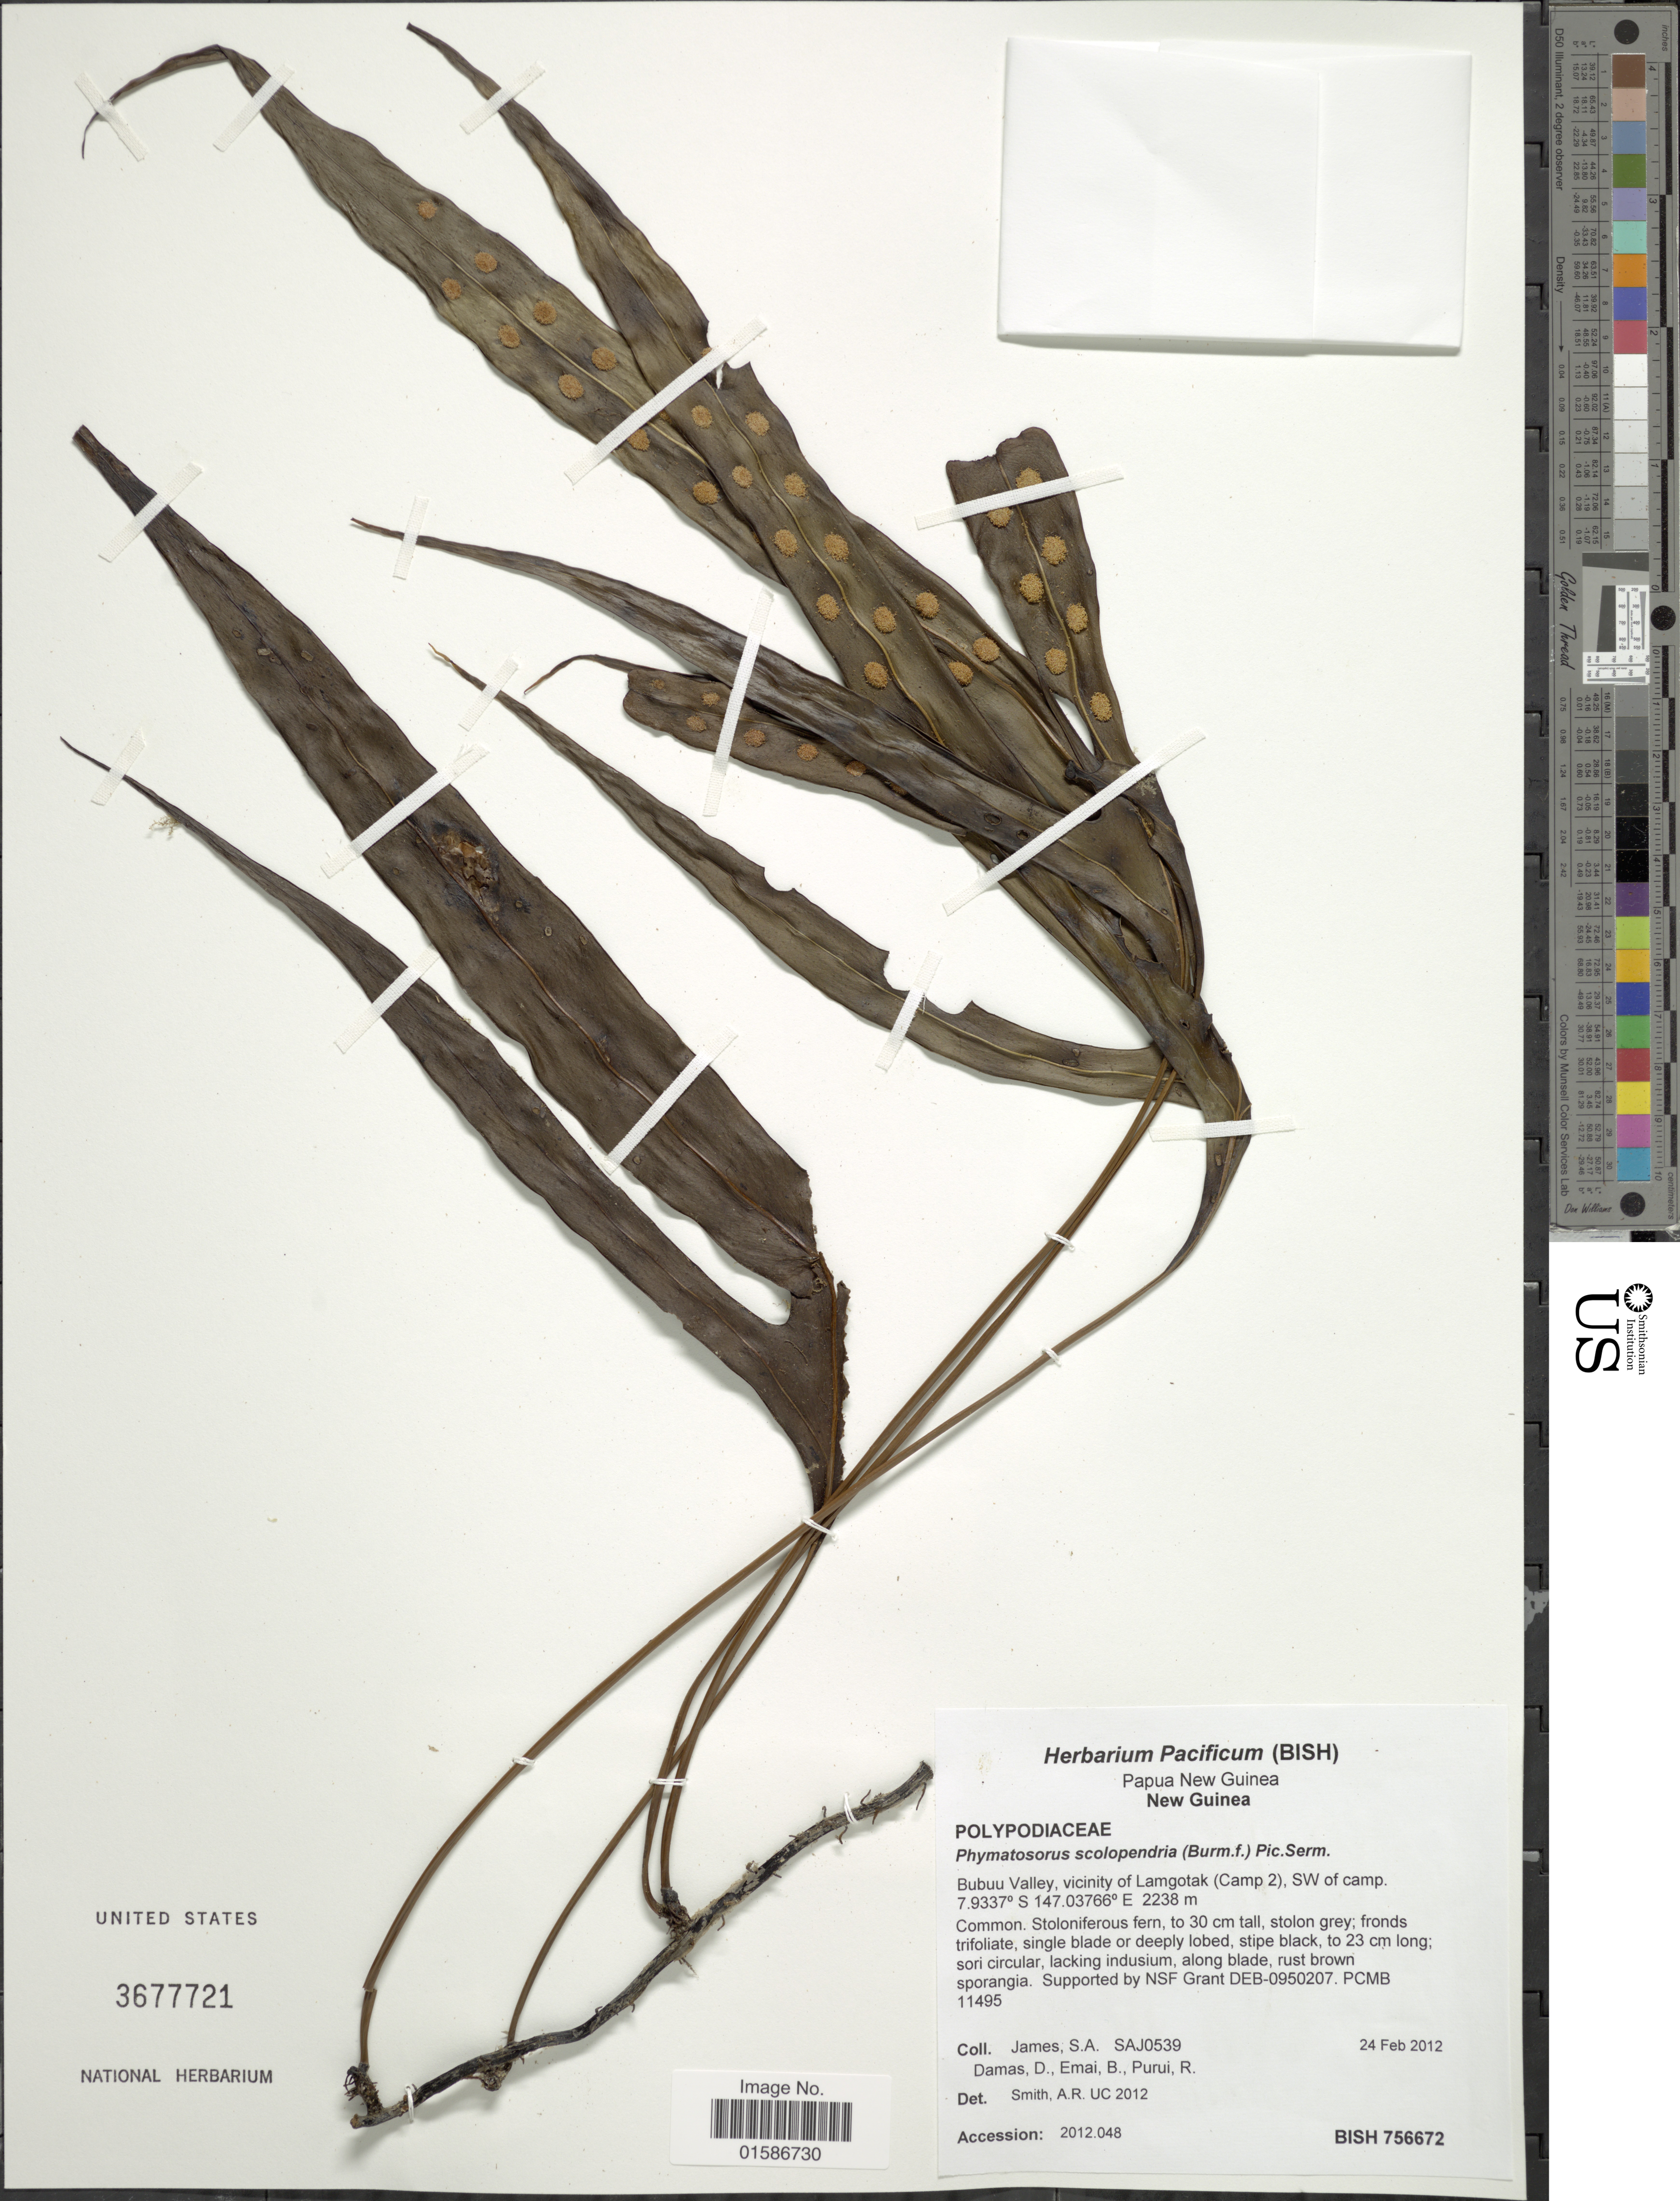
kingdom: Plantae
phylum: Tracheophyta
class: Polypodiopsida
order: Polypodiales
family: Polypodiaceae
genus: Microsorum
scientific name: Microsorum scolopendria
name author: (Burm. f.) Copel.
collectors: S. James, D. Damas, B. Emai & R. Purui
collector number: SAJ0539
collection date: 2012-02-24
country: Papua New Guinea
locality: New Guinea, Bubuu Valley, vicinity of Lamgotak (Camp 2), SW of camp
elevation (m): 2238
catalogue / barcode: US 3677721